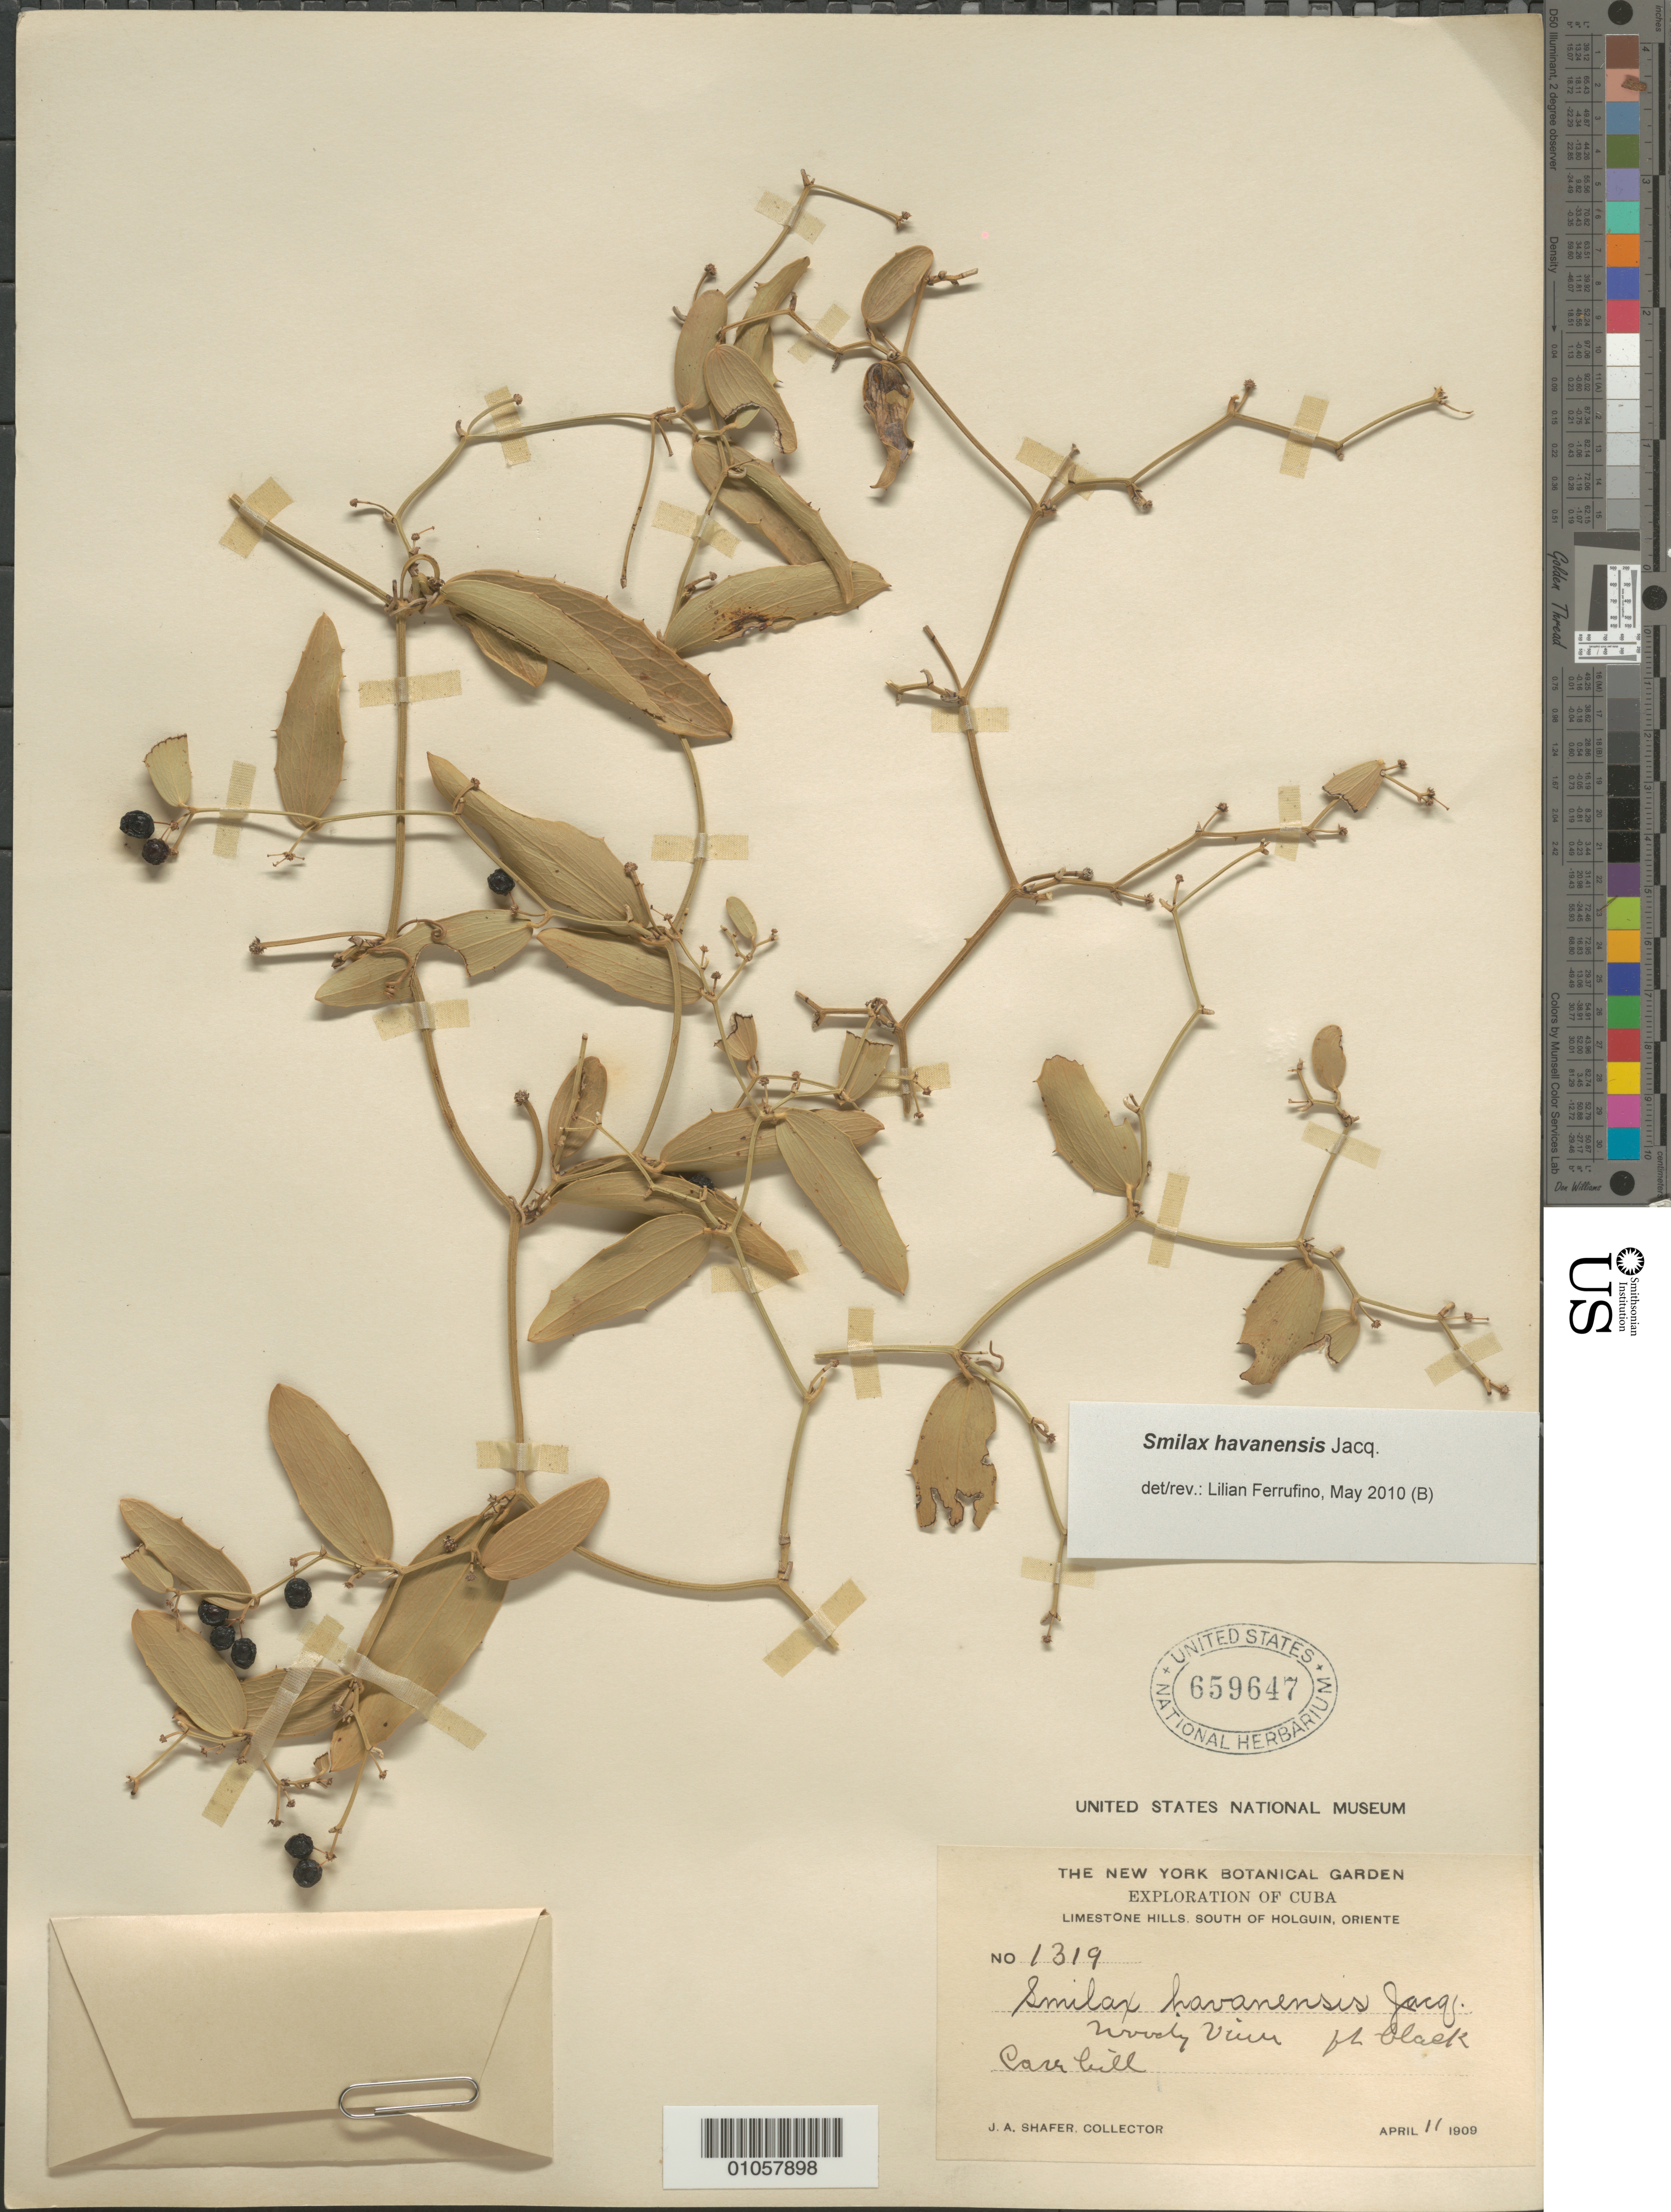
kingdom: Plantae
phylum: Tracheophyta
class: Liliopsida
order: Liliales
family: Smilacaceae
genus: Smilax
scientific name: Smilax havanensis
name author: Jacq.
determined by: Ferrufino, L., (USJ), Herbario Universidad de Costa Rica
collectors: J. A. Shafer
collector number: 1319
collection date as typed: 11 Apr 1909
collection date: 1909-04-11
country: Cuba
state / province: Holguín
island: Cuba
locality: South of Holguin, Carebill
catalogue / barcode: US 659647